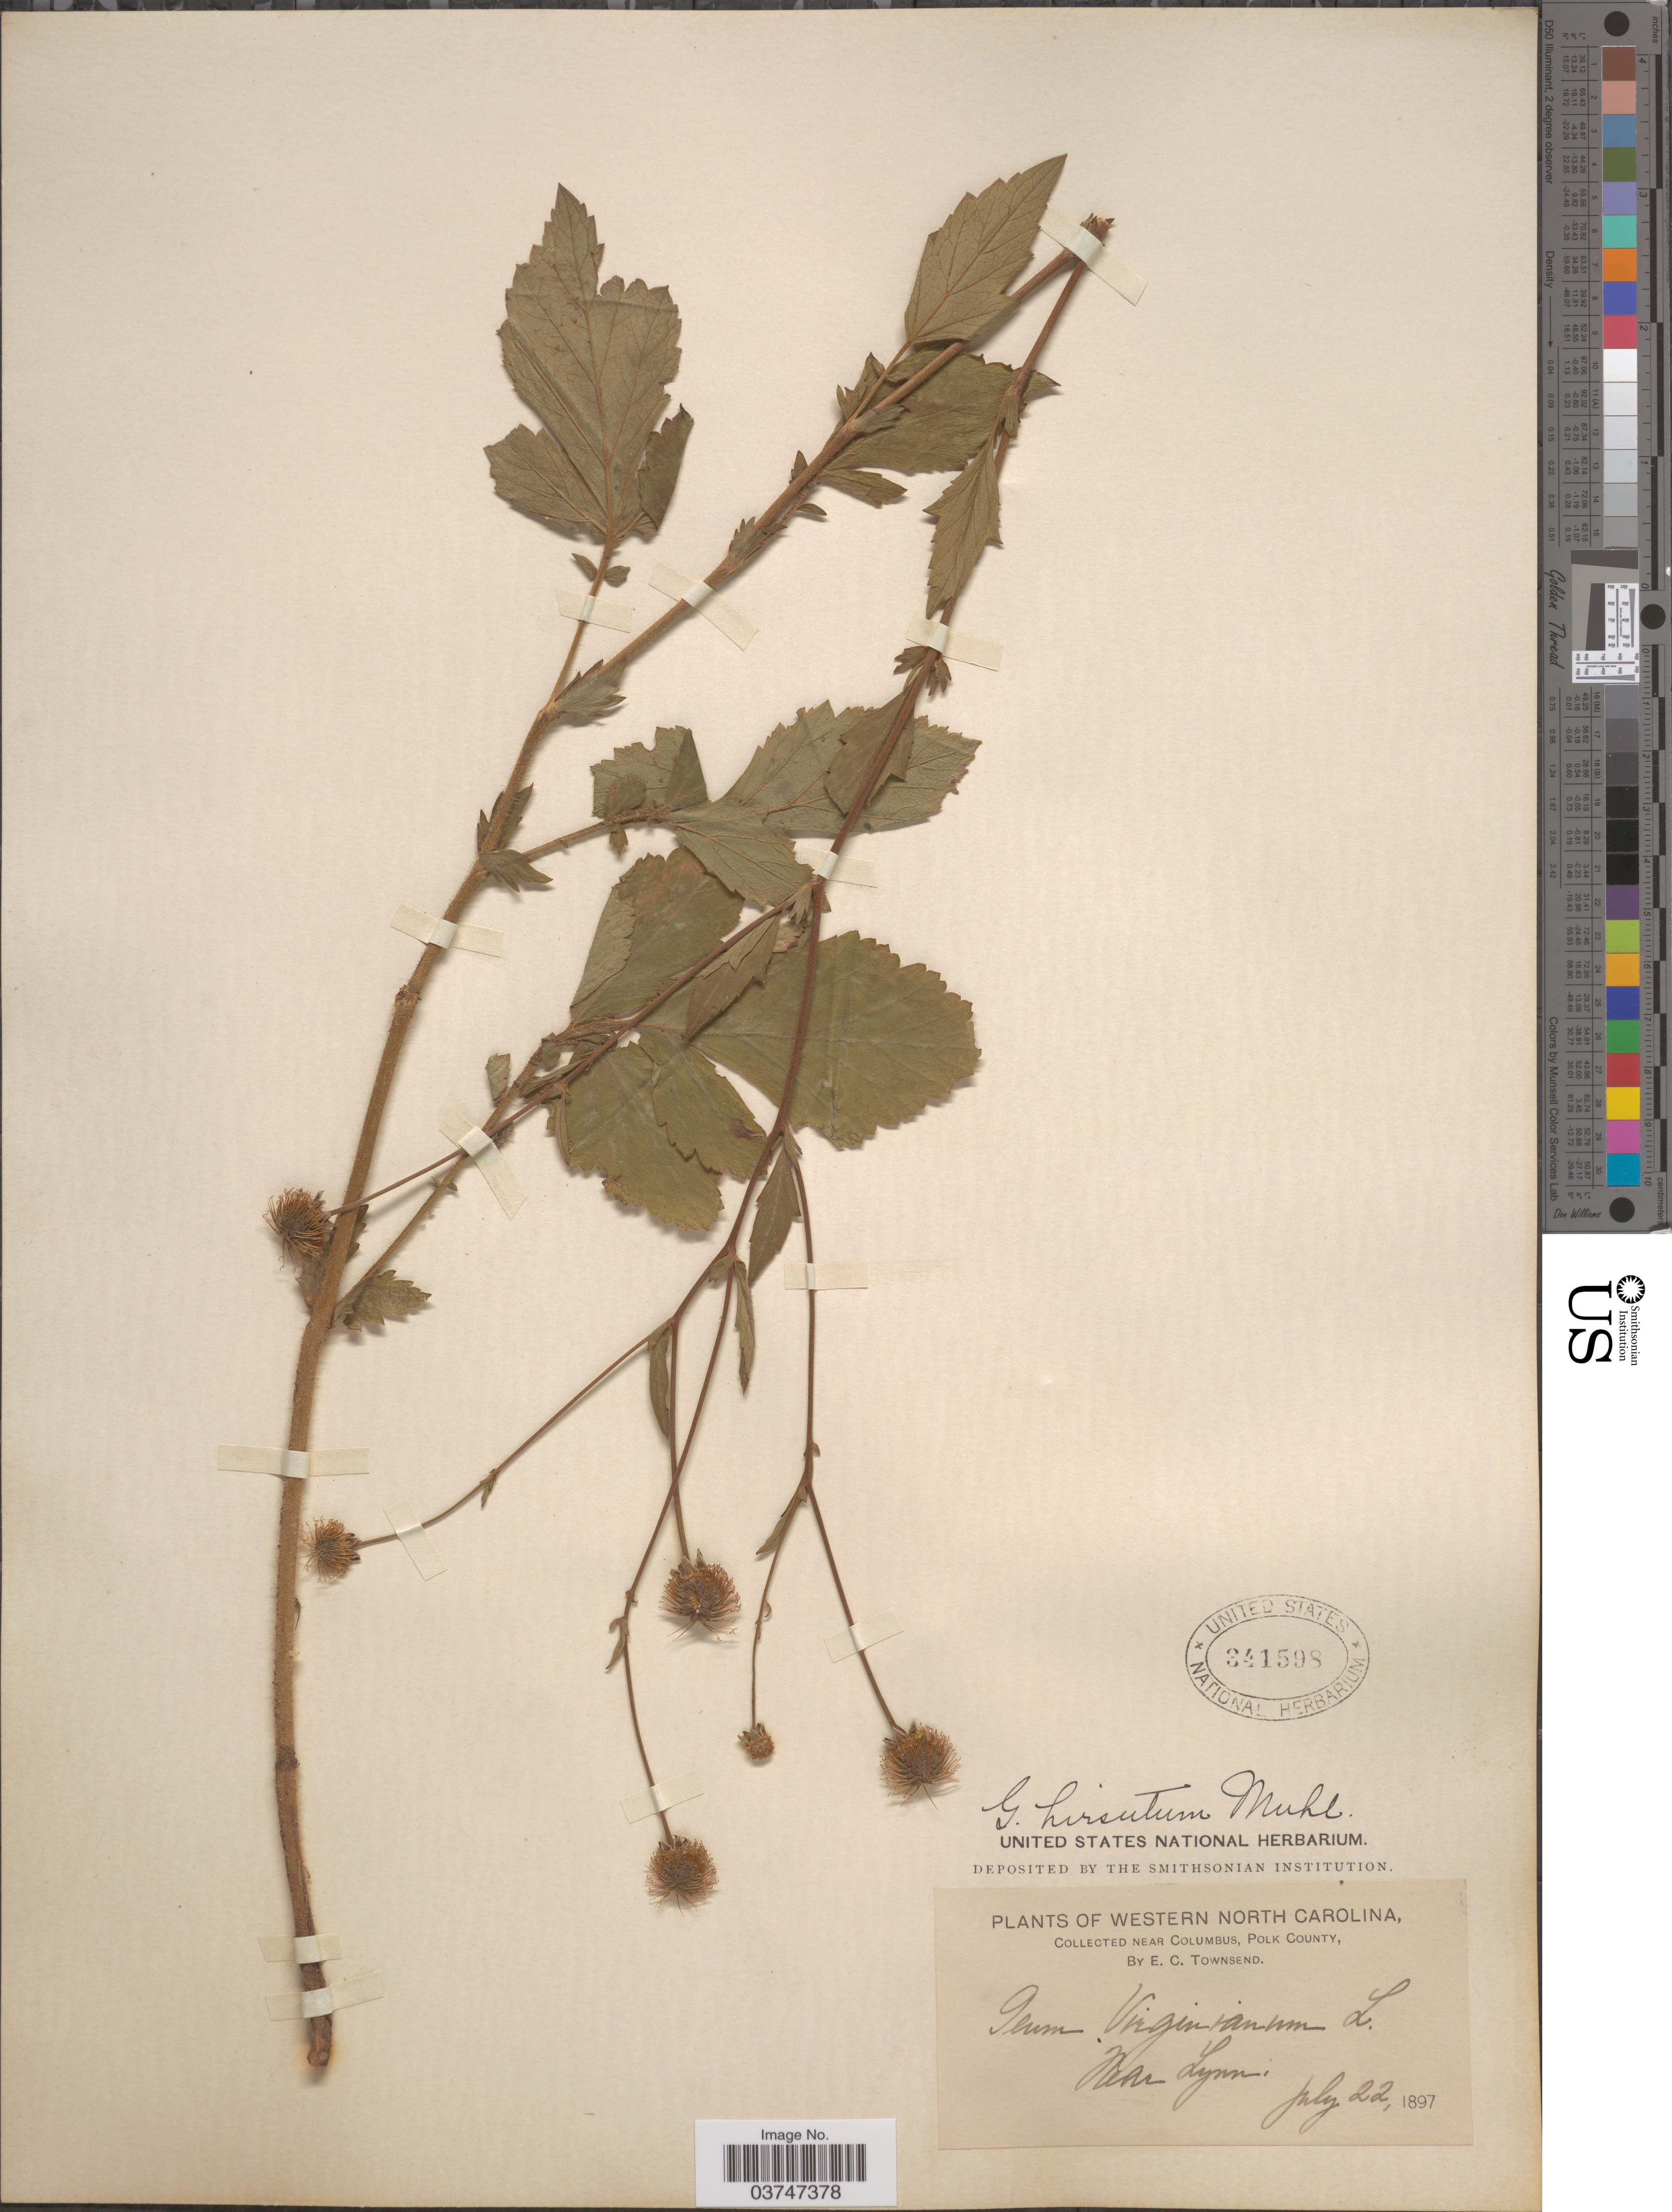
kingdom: Plantae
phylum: Tracheophyta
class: Magnoliopsida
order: Rosales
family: Rosaceae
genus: Geum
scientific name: Geum hirsutum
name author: Muhl. ex Link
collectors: E. C. Townsend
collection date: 1897-07-22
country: United States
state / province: North Carolina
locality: Western North Carolina. Near Columbus, Polk County. Near Lynn.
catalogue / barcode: US 341598